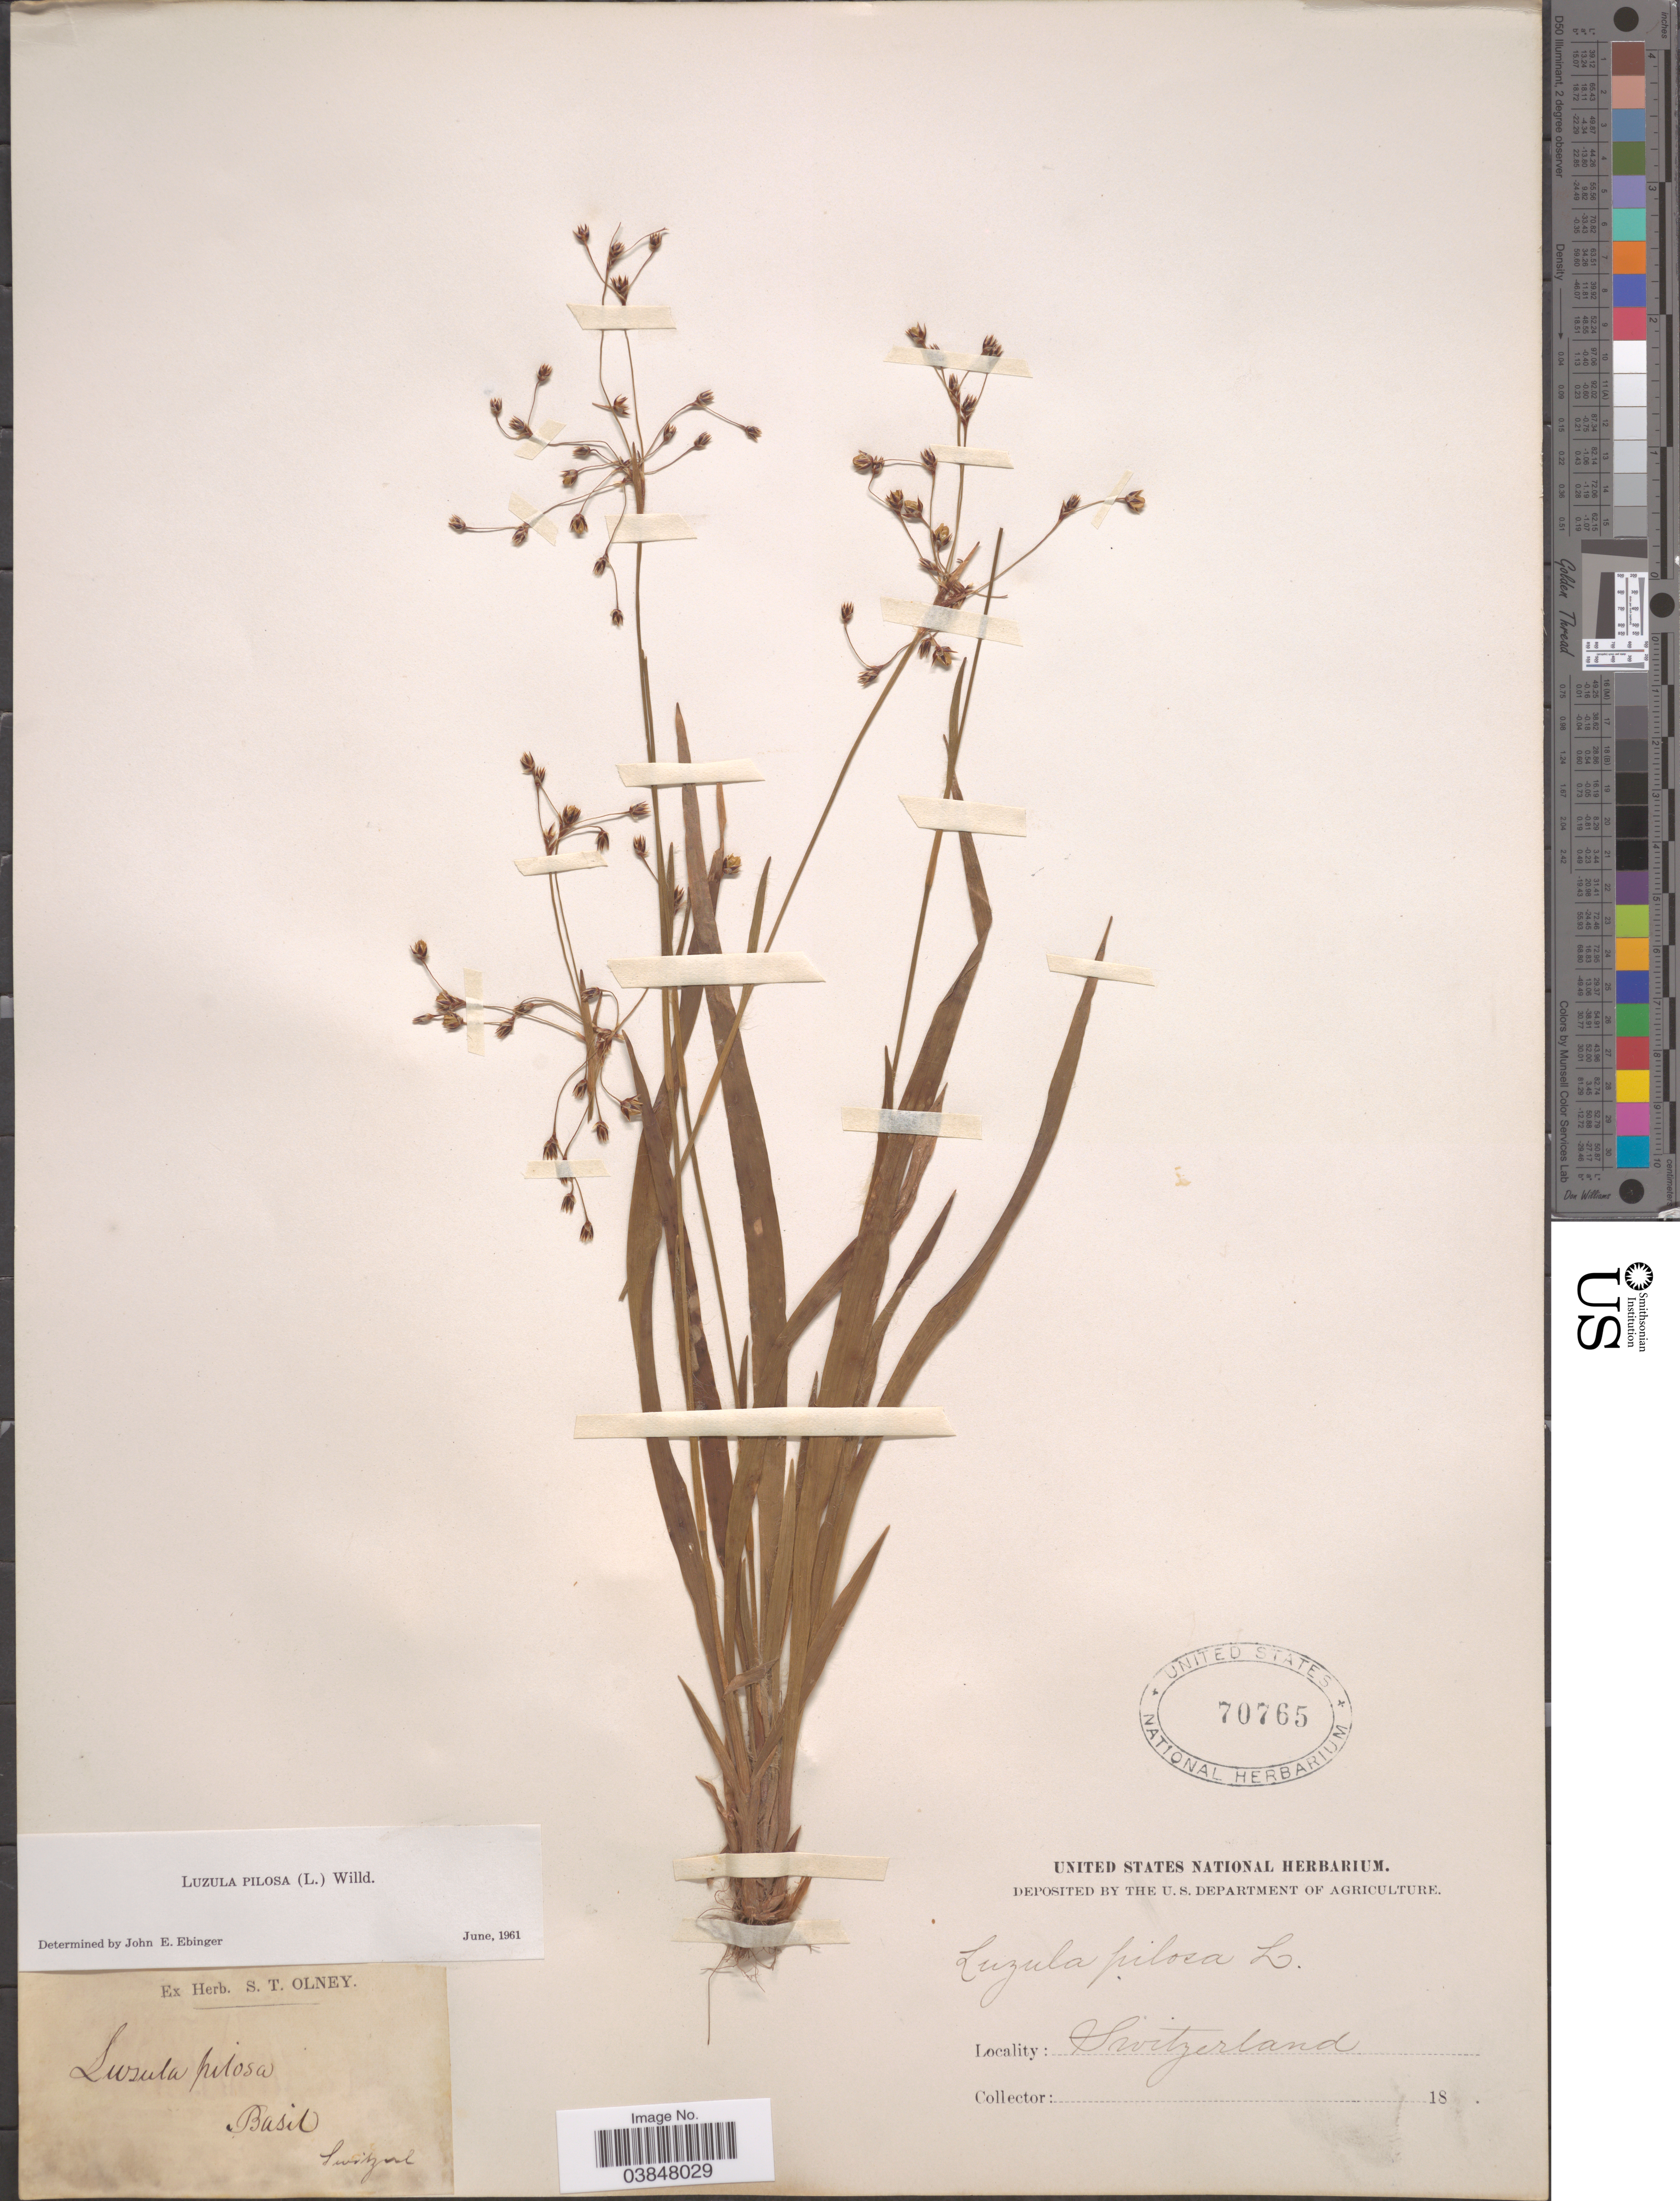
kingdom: Plantae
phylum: Tracheophyta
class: Liliopsida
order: Poales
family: Juncaceae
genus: Luzula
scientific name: Luzula pilosa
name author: (L.) Willd.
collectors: Ex herb. S. T. Olney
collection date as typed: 18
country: Switzerland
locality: Basil.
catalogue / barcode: US 70765